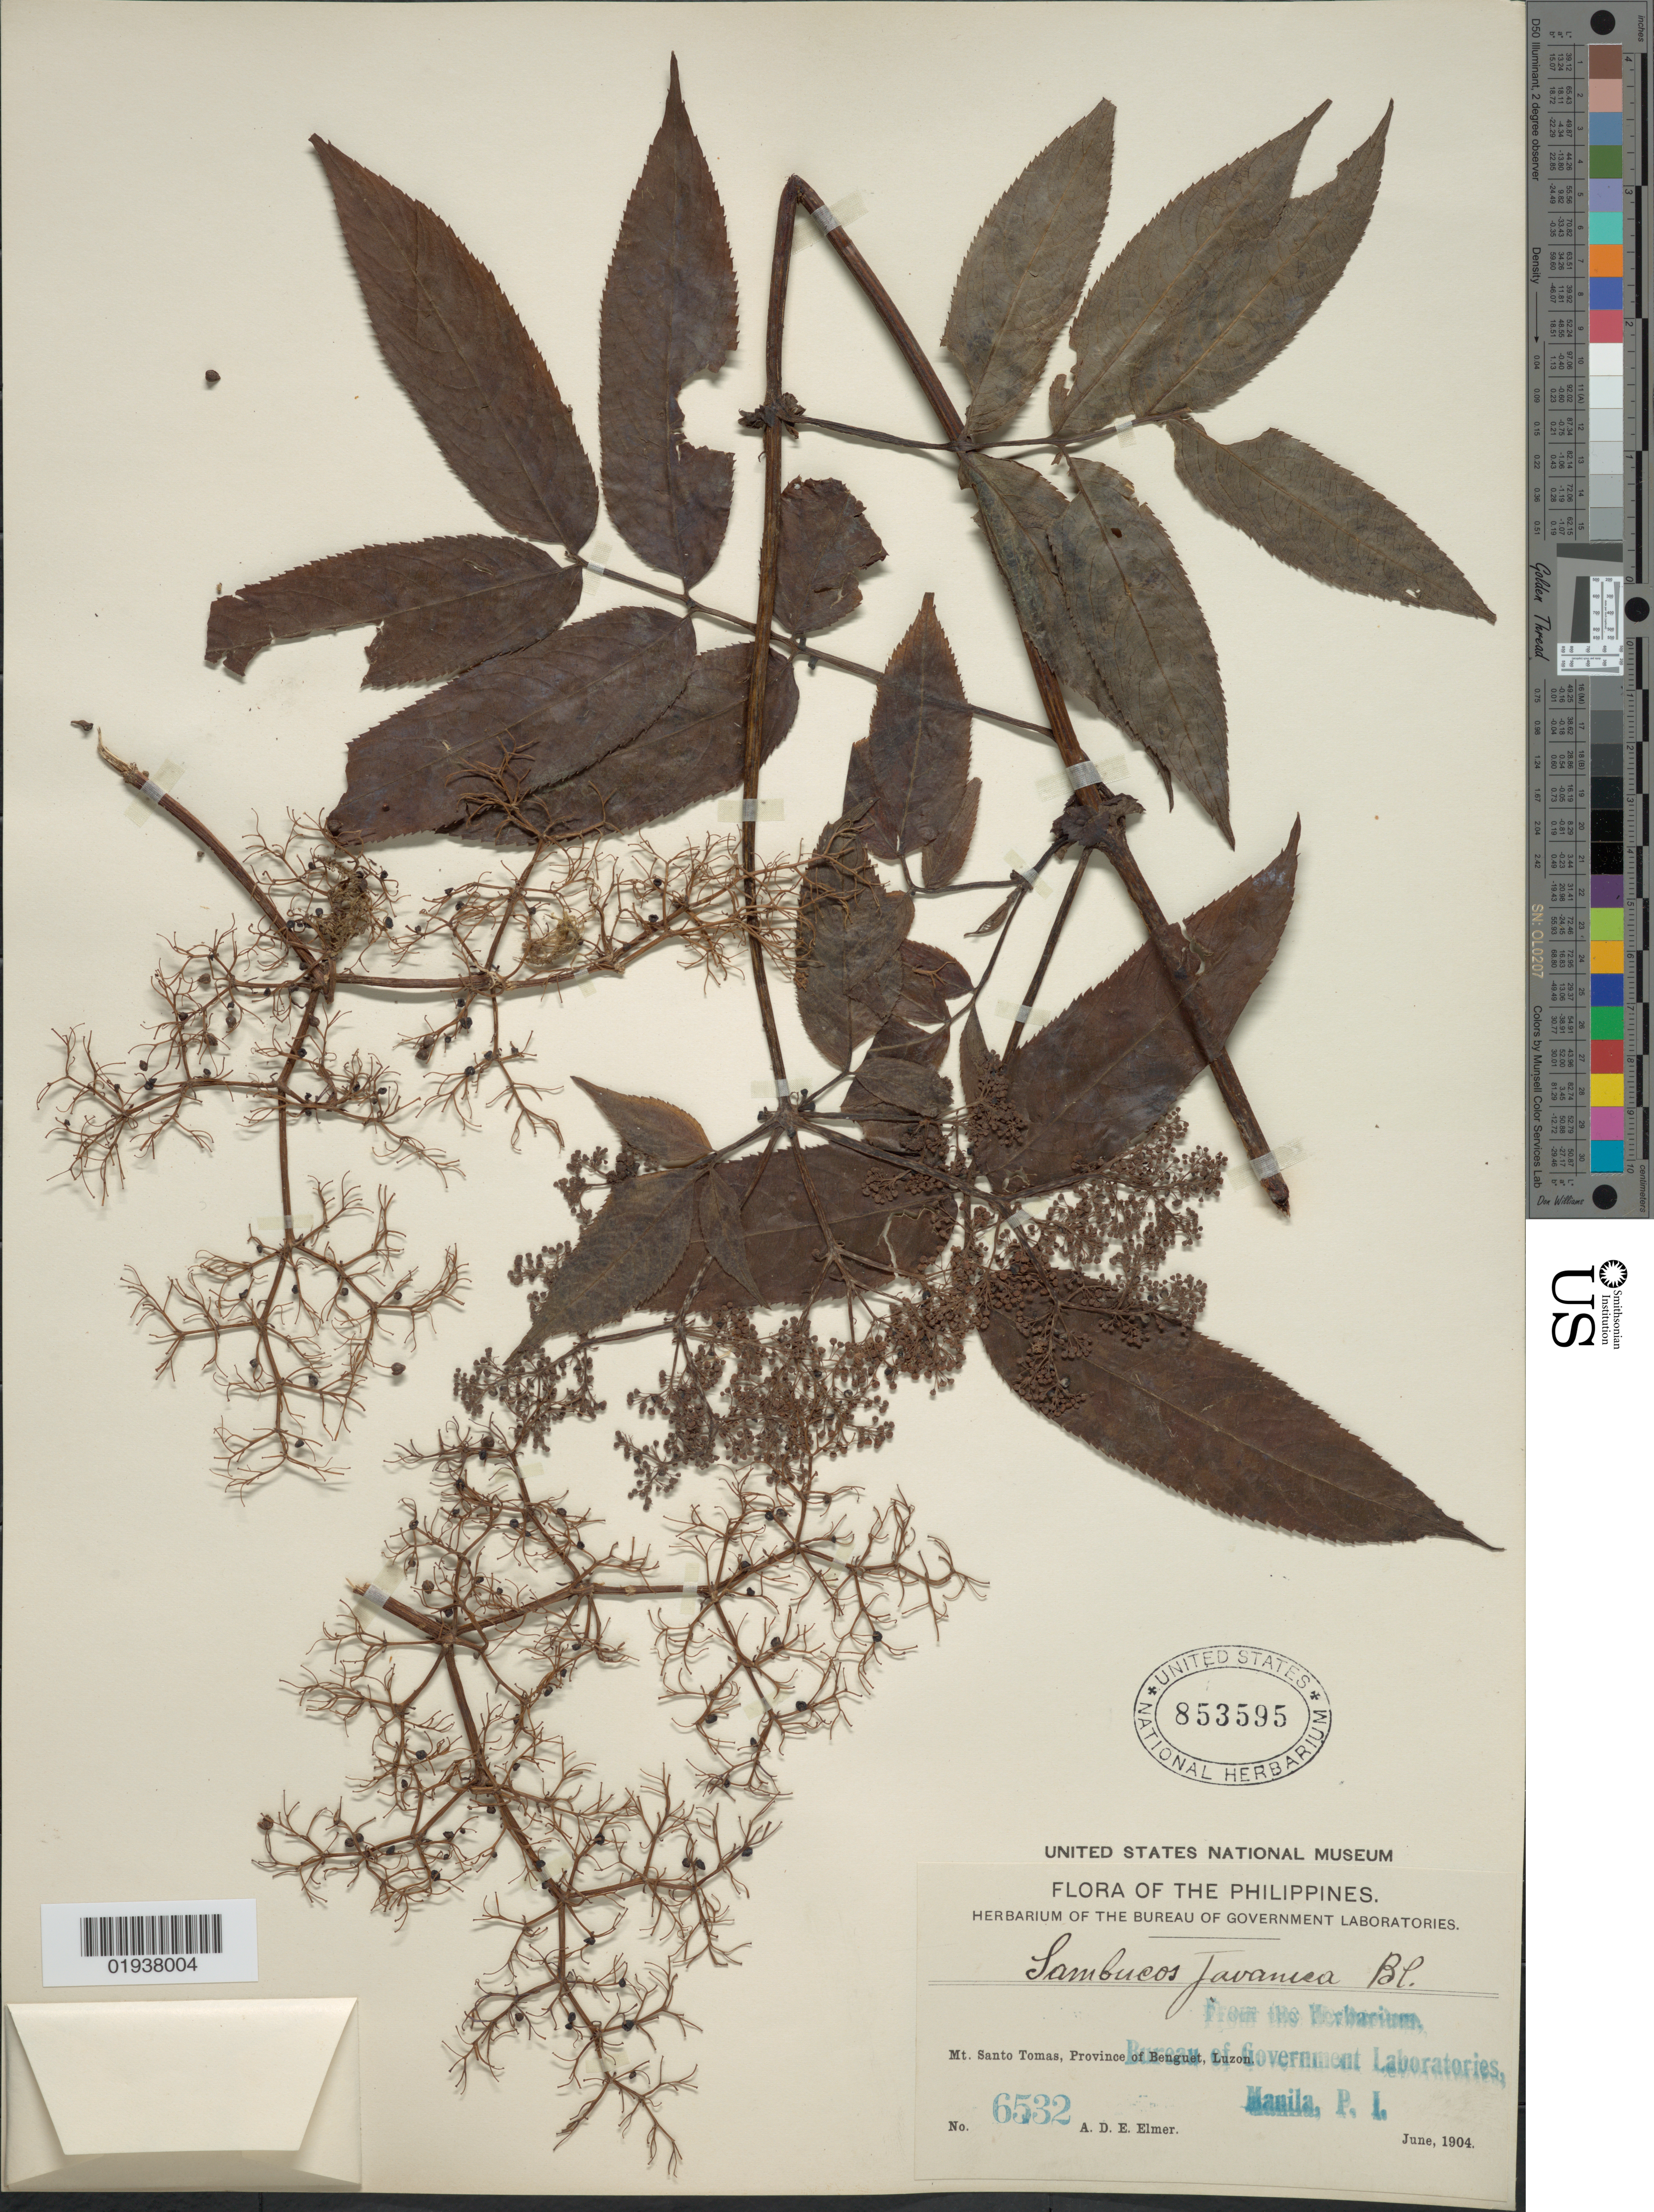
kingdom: Plantae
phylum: Tracheophyta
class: Magnoliopsida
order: Dipsacales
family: Viburnaceae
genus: Sambucus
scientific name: Sambucus javanica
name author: Blume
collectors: A. D. E. Elmer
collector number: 6532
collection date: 1904-06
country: Philippines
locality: Mt. Santo Tomas, Province of Benguet, Luzon.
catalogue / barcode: US 853595